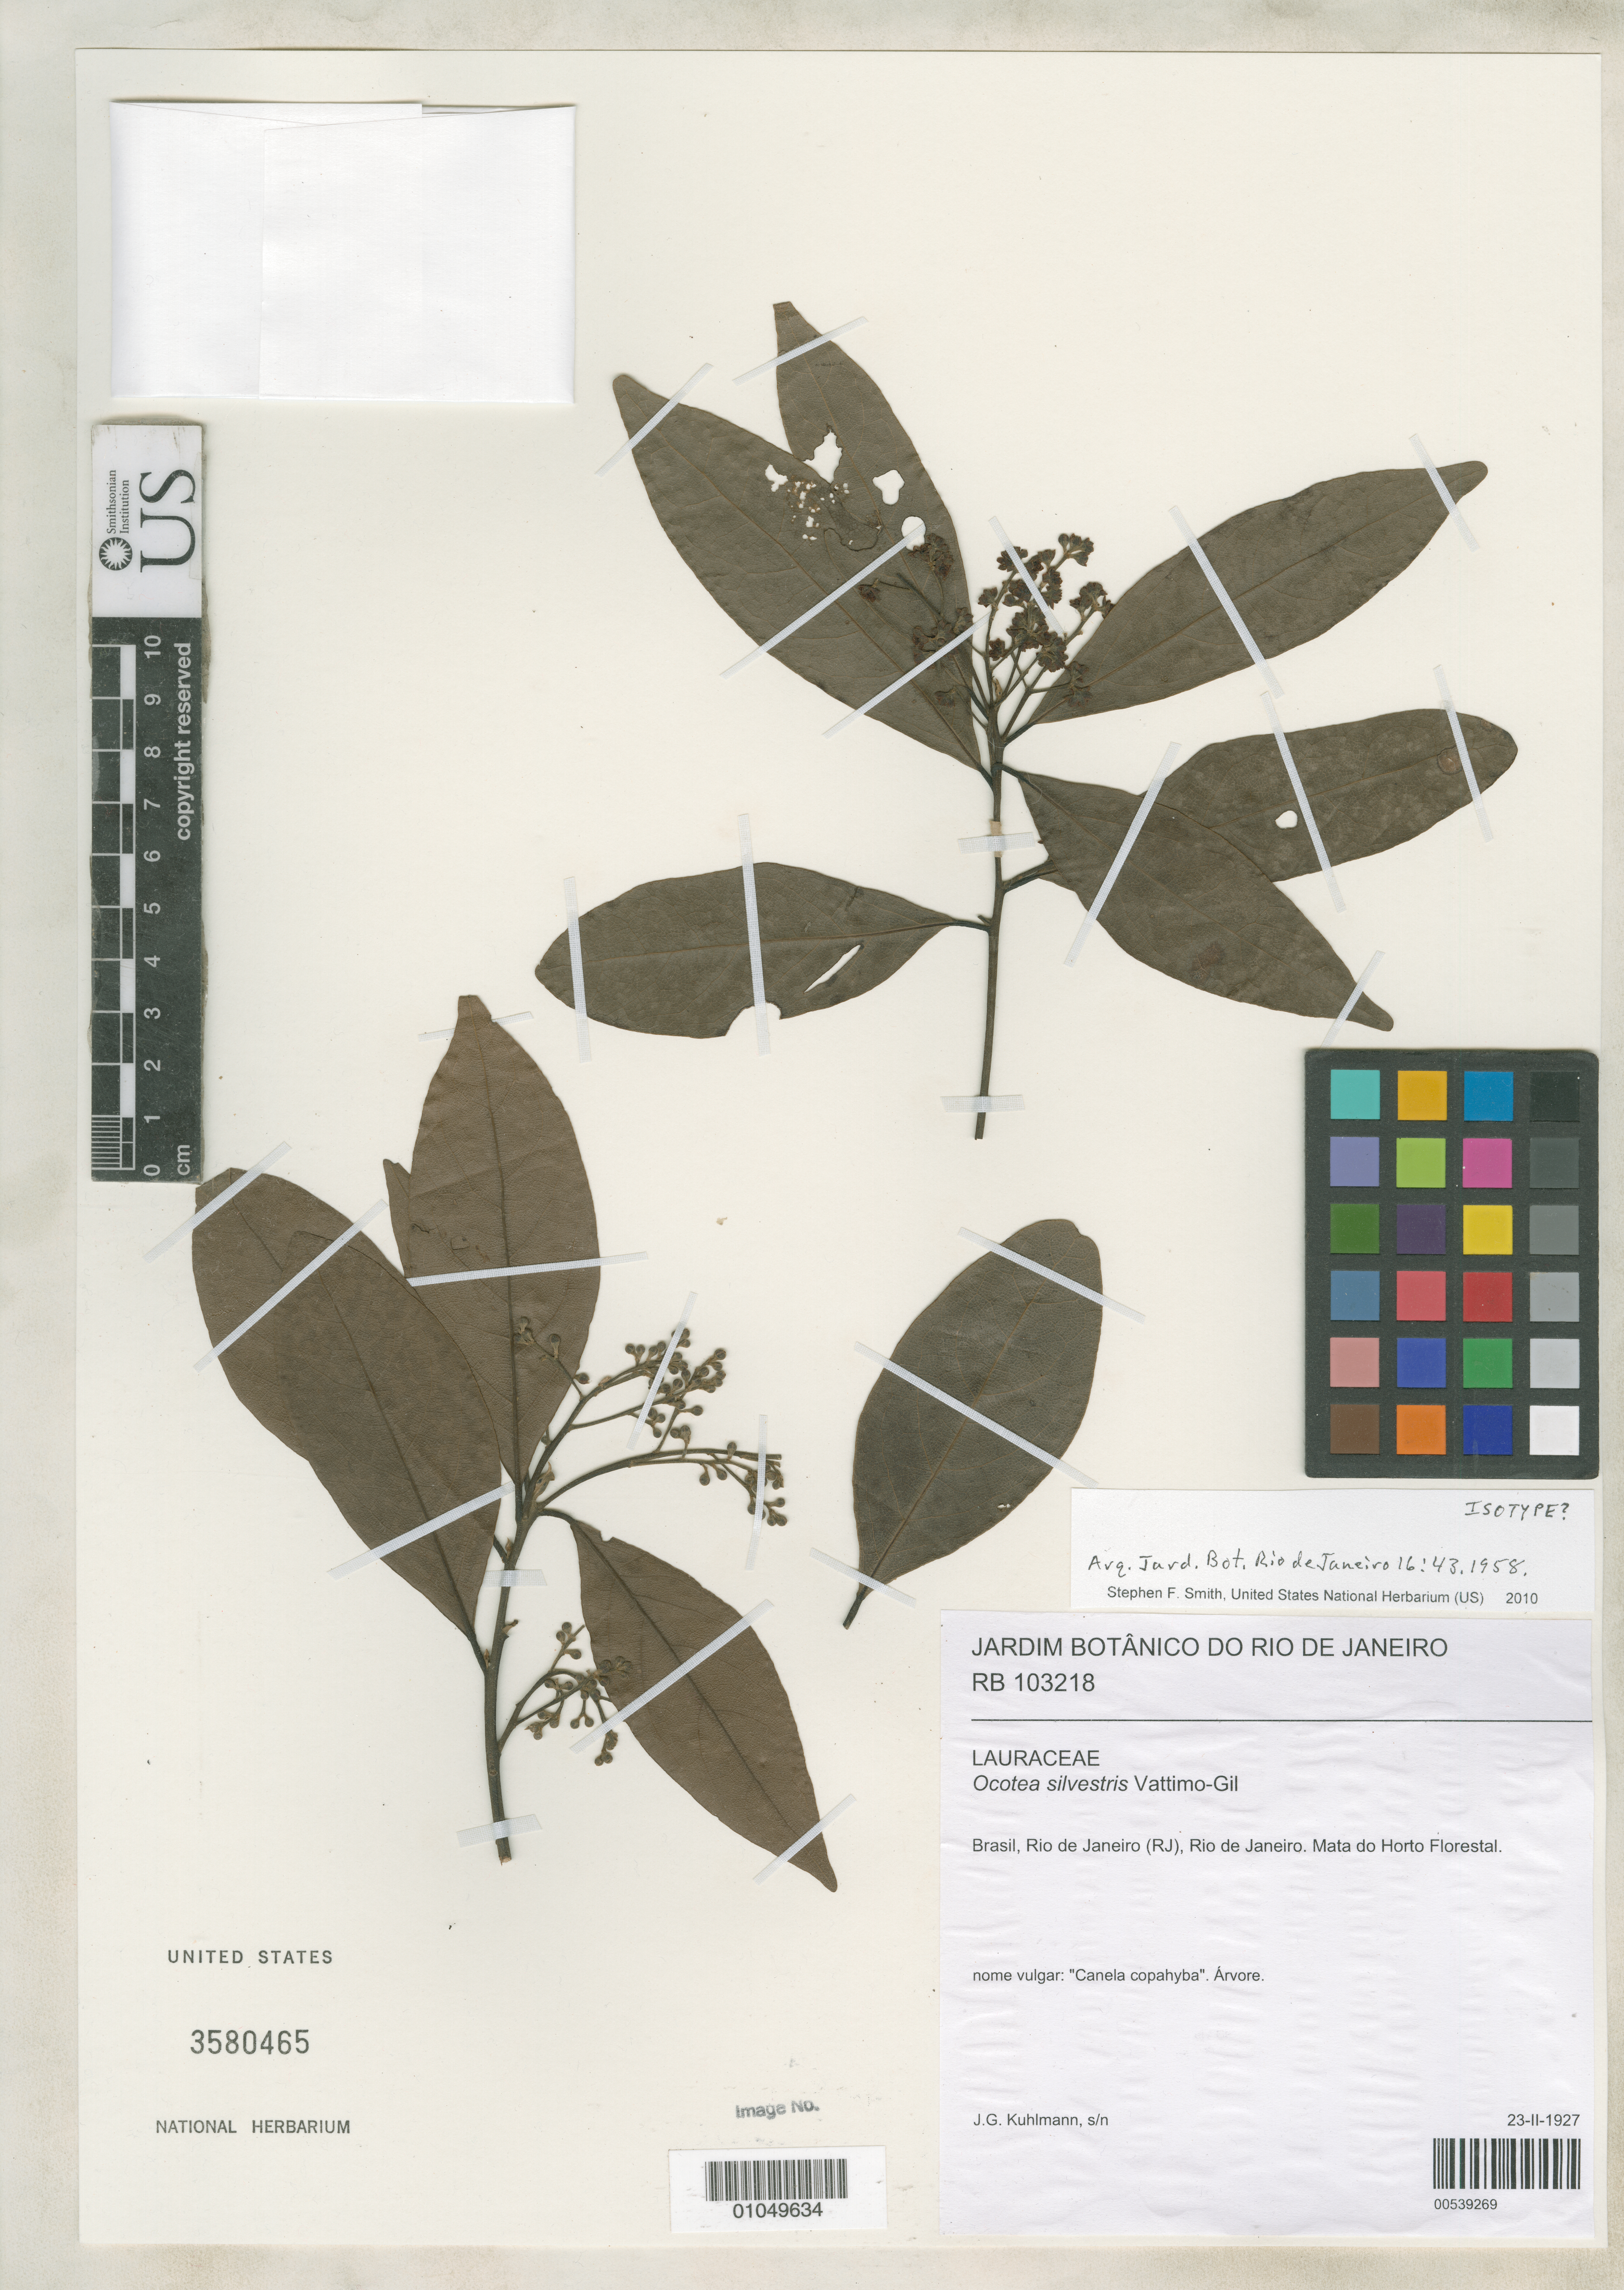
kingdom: Plantae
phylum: Tracheophyta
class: Magnoliopsida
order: Laurales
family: Lauraceae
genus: Ocotea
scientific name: Ocotea silvestris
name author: Vattimo-Gil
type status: Isotype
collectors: J. G. Kuhlmann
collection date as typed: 23 Feb 1927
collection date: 1927-02-23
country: Brazil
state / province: Rio de Janeiro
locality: Rio de Janeiro (RJ), Rio de Janeiro. Mata do Horto Florestal.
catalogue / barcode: US 3580465